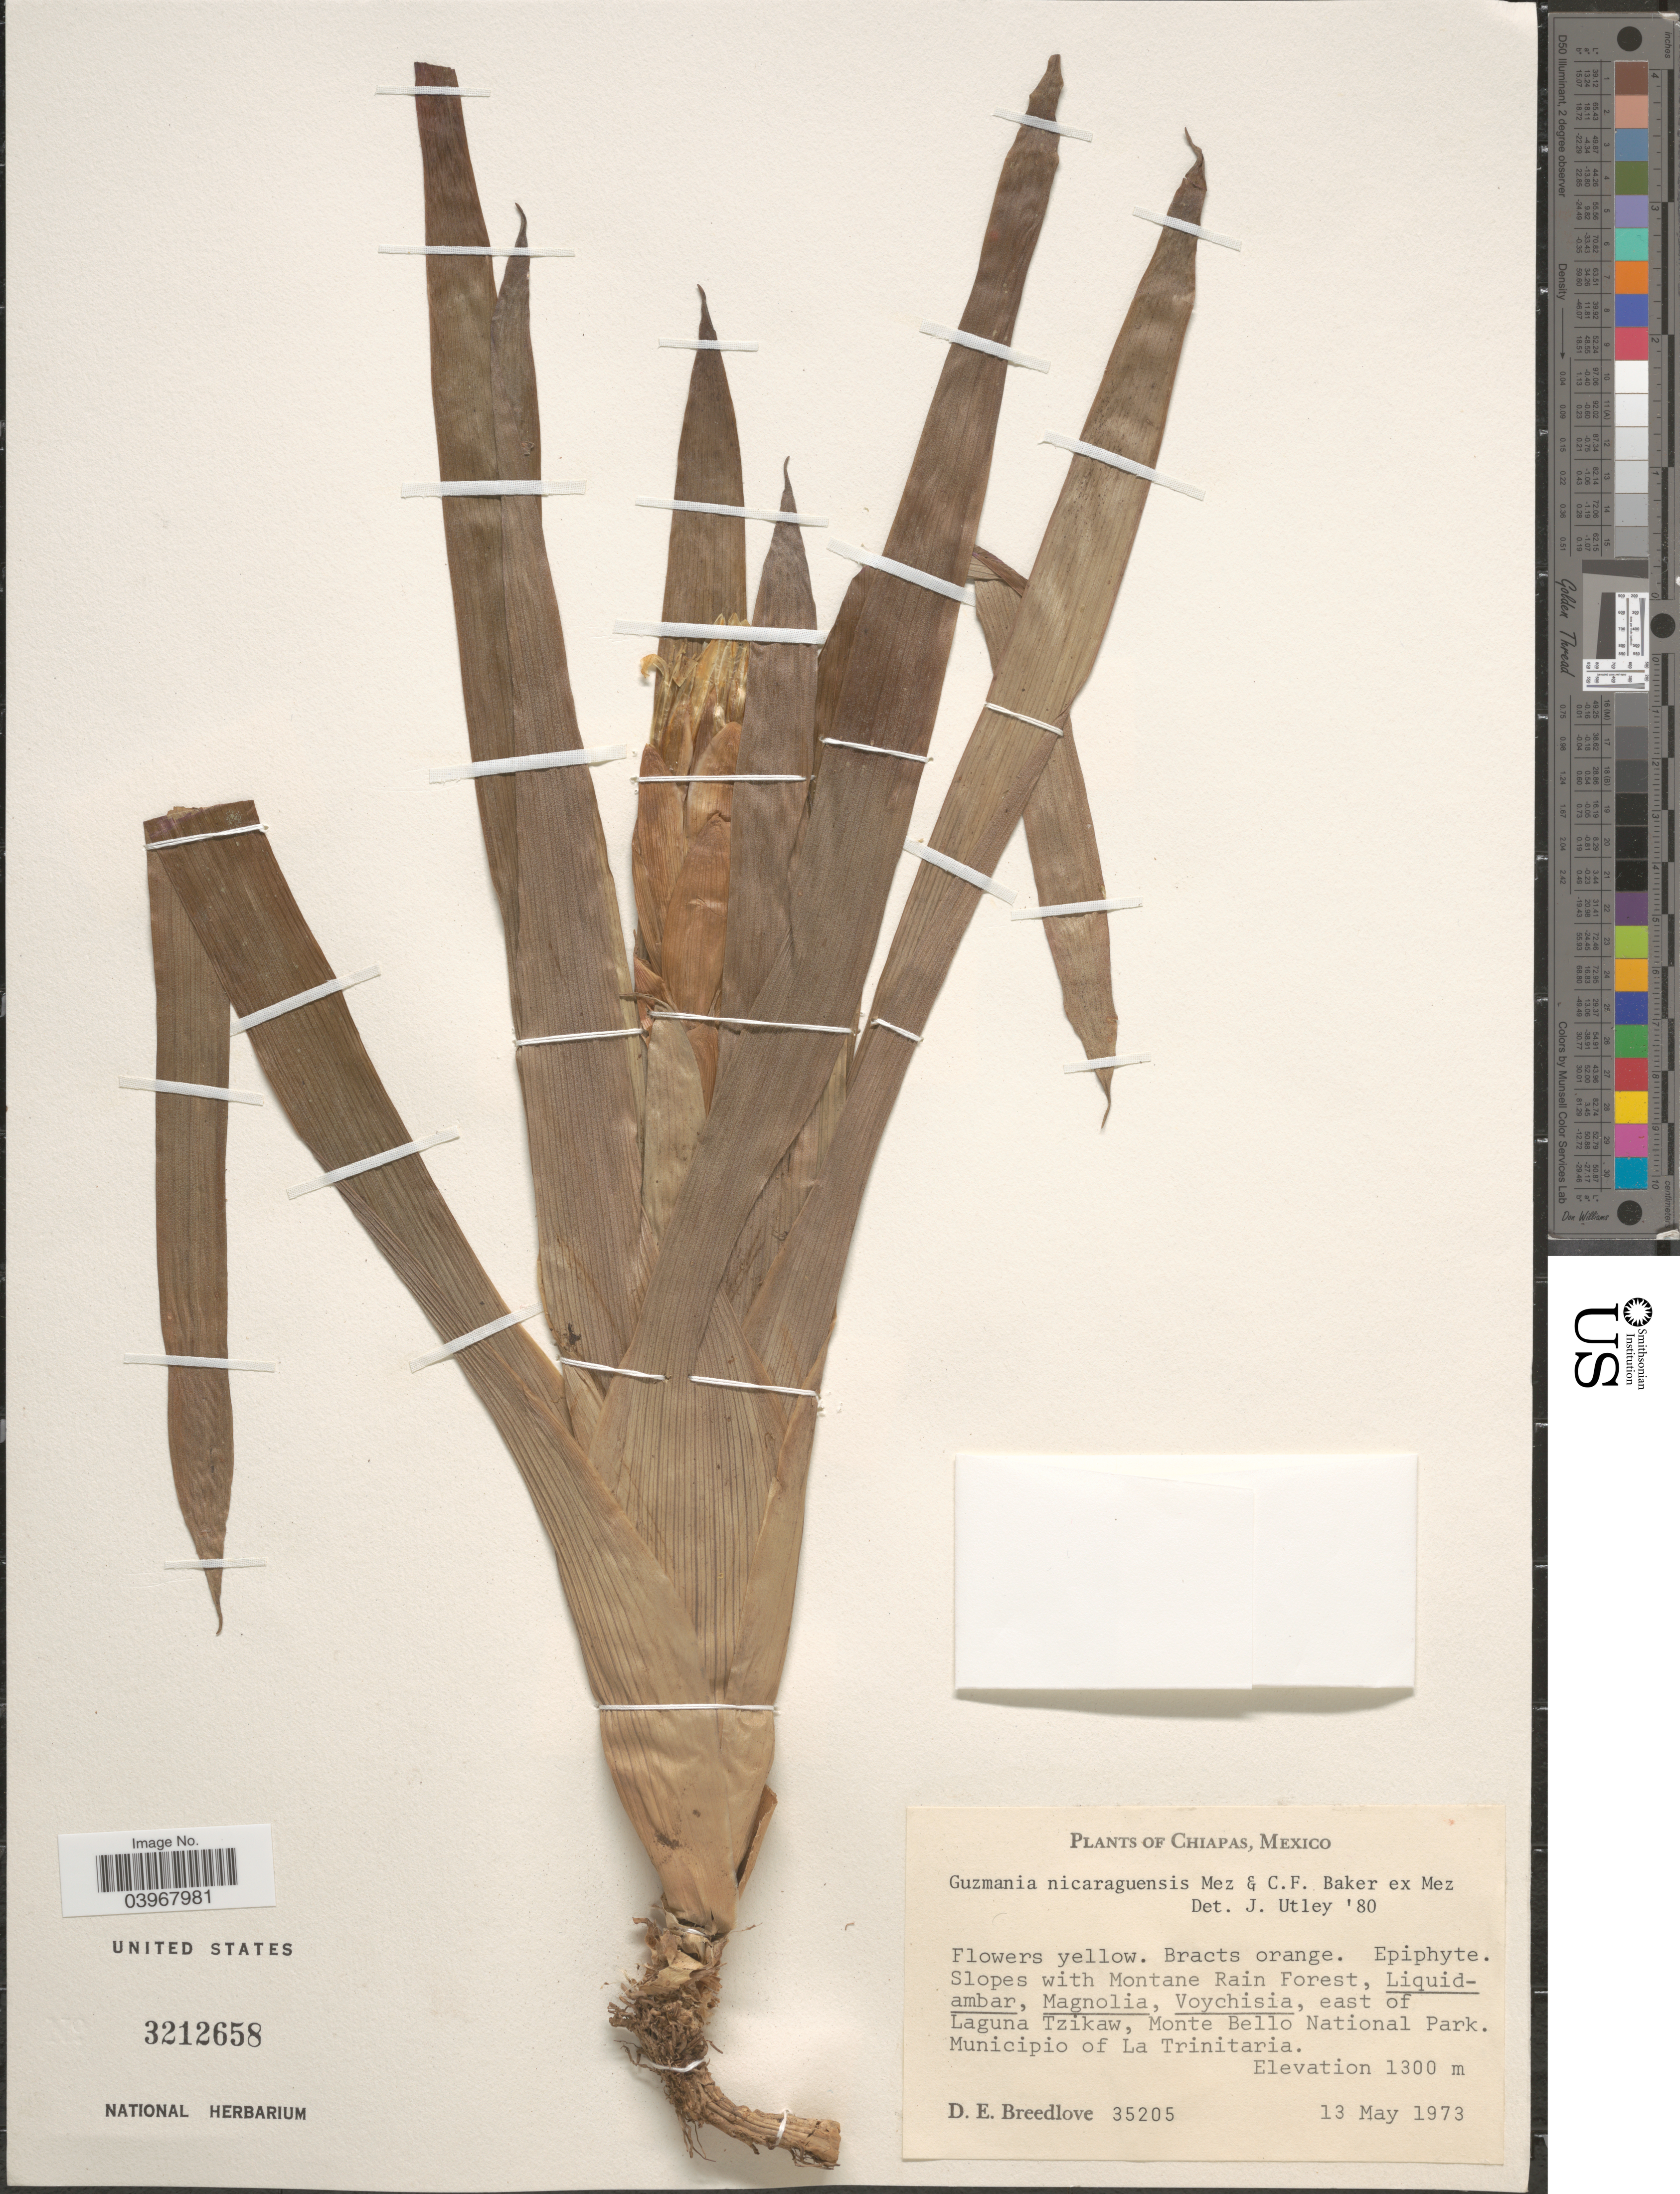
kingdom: Plantae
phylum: Tracheophyta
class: Liliopsida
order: Poales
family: Bromeliaceae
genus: Guzmania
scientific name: Guzmania nicaraguensis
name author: Mez & Mez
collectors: D. E. Breedlove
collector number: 35205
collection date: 1973-05-13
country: Mexico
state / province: Chiapas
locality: East of Laguna Tzikaw, Monte Bello National Park. Municipio of La Trinitaria.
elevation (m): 1300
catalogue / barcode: US 3212658